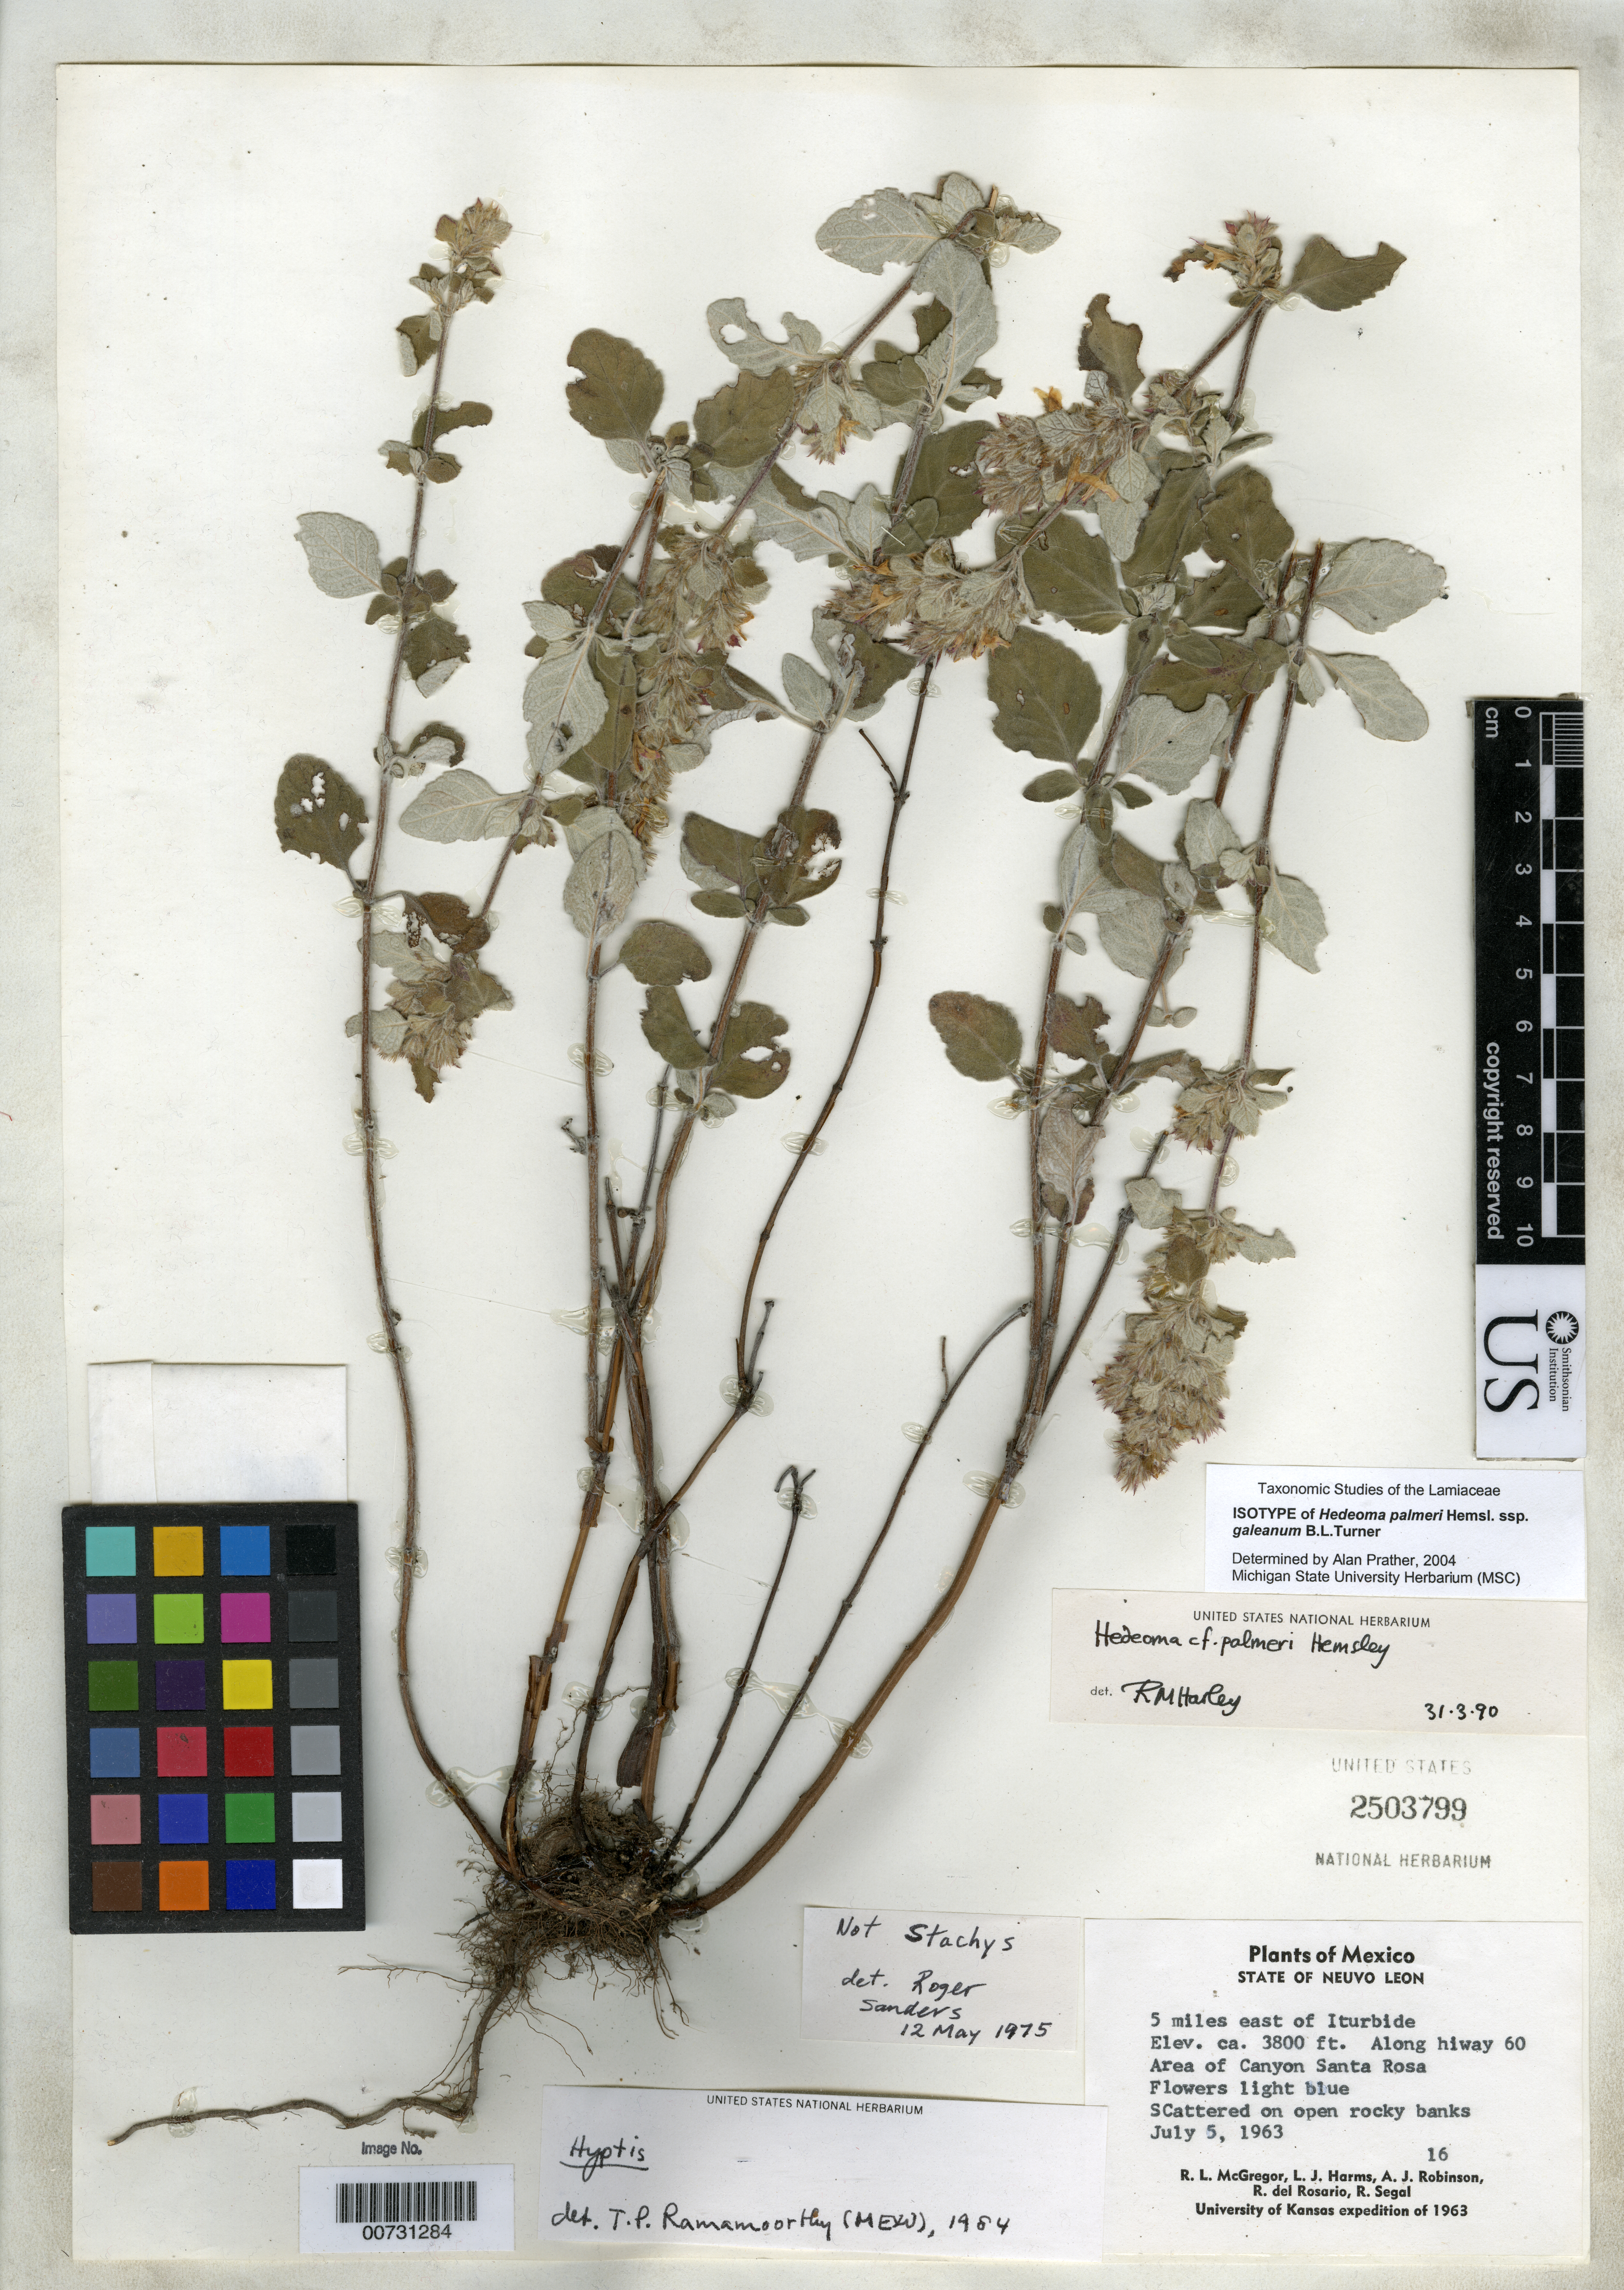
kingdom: Plantae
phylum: Tracheophyta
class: Magnoliopsida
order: Lamiales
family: Lamiaceae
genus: Hedeoma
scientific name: Hedeoma palmeri subsp. galeanum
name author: B.L. Turner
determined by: Prather, L. A.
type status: Isotype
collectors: R. L. McGregor, L. Harms, A. J. Robinson, R. del Rosario & R. Segal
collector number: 16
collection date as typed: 05 Jul 1963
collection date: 1963-07-05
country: Mexico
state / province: Nuevo León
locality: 5 miles east of Iturbide… along hiway [sic] 60, area of Canyon Santa Rosa.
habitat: Scattered on open rocky banks.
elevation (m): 1158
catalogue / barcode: US 2503799